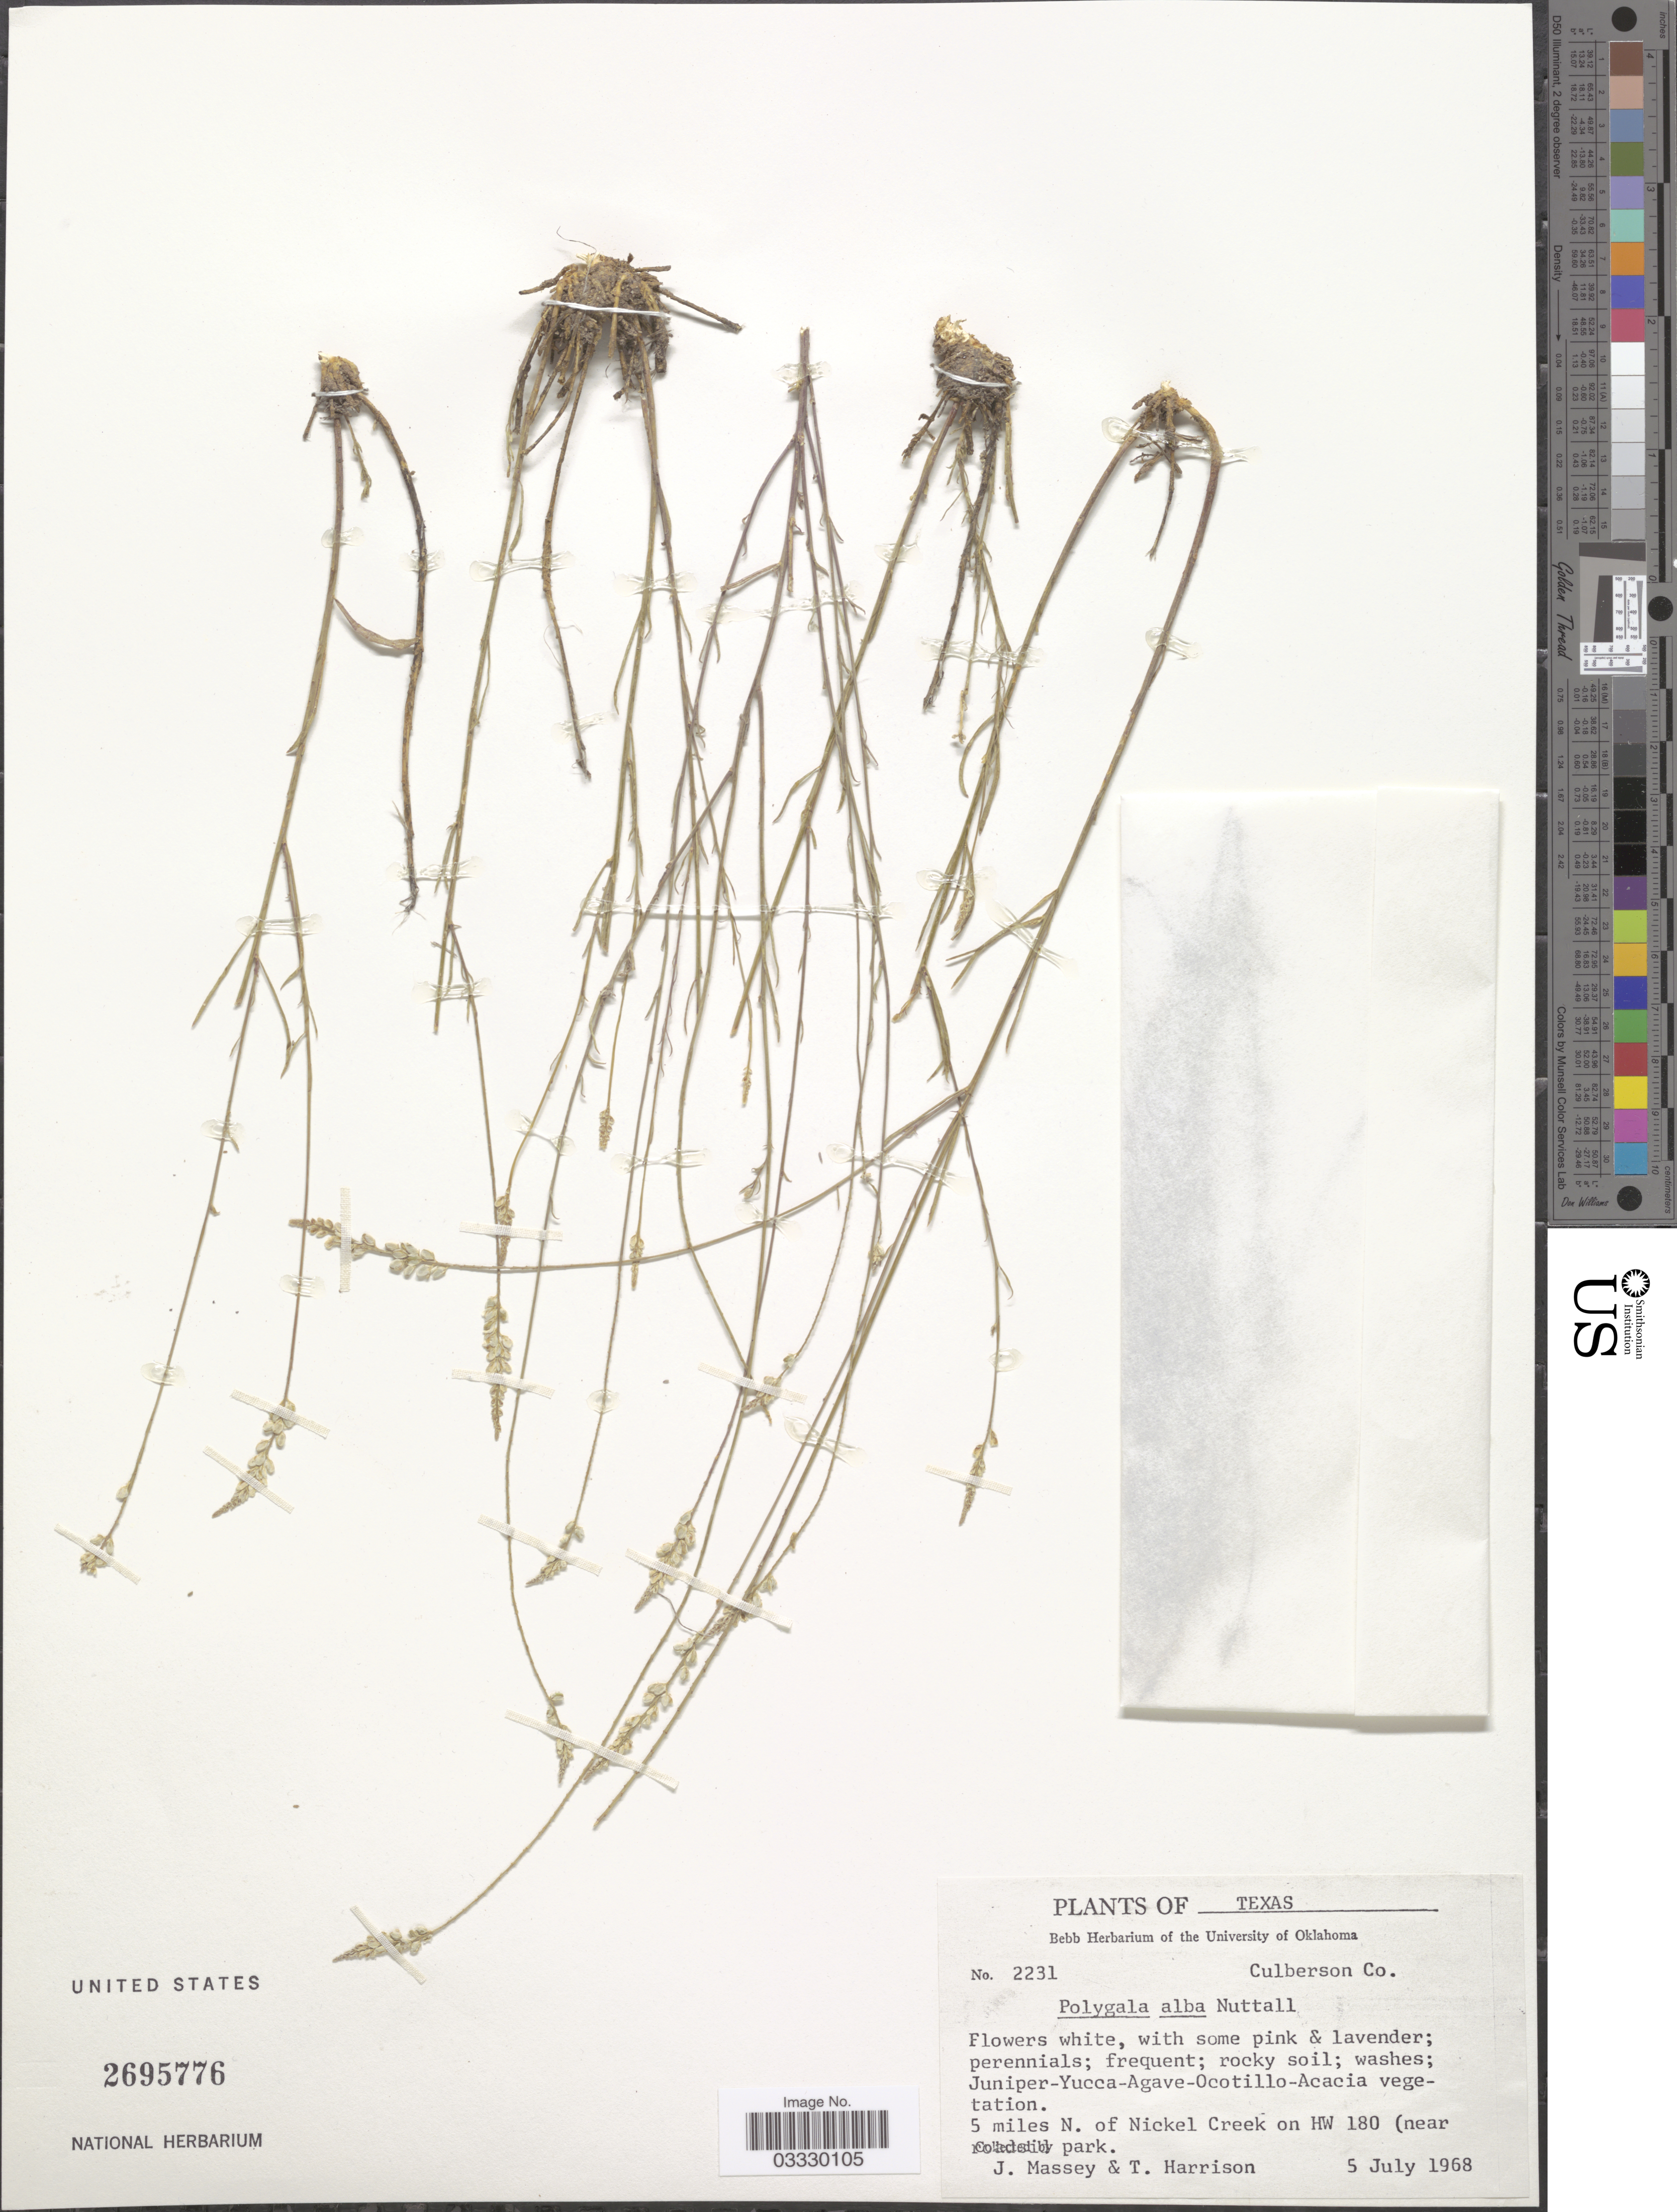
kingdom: Plantae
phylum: Tracheophyta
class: Magnoliopsida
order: Fabales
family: Polygalaceae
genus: Polygala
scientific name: Polygala alba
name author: Nutt.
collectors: J. Massey & T. Harrison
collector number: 2231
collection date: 1968-07-05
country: United States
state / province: Texas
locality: Culberson Co. 5 miles N. of Nickel Creek on HW 180 (near park).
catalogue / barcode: US 2695776